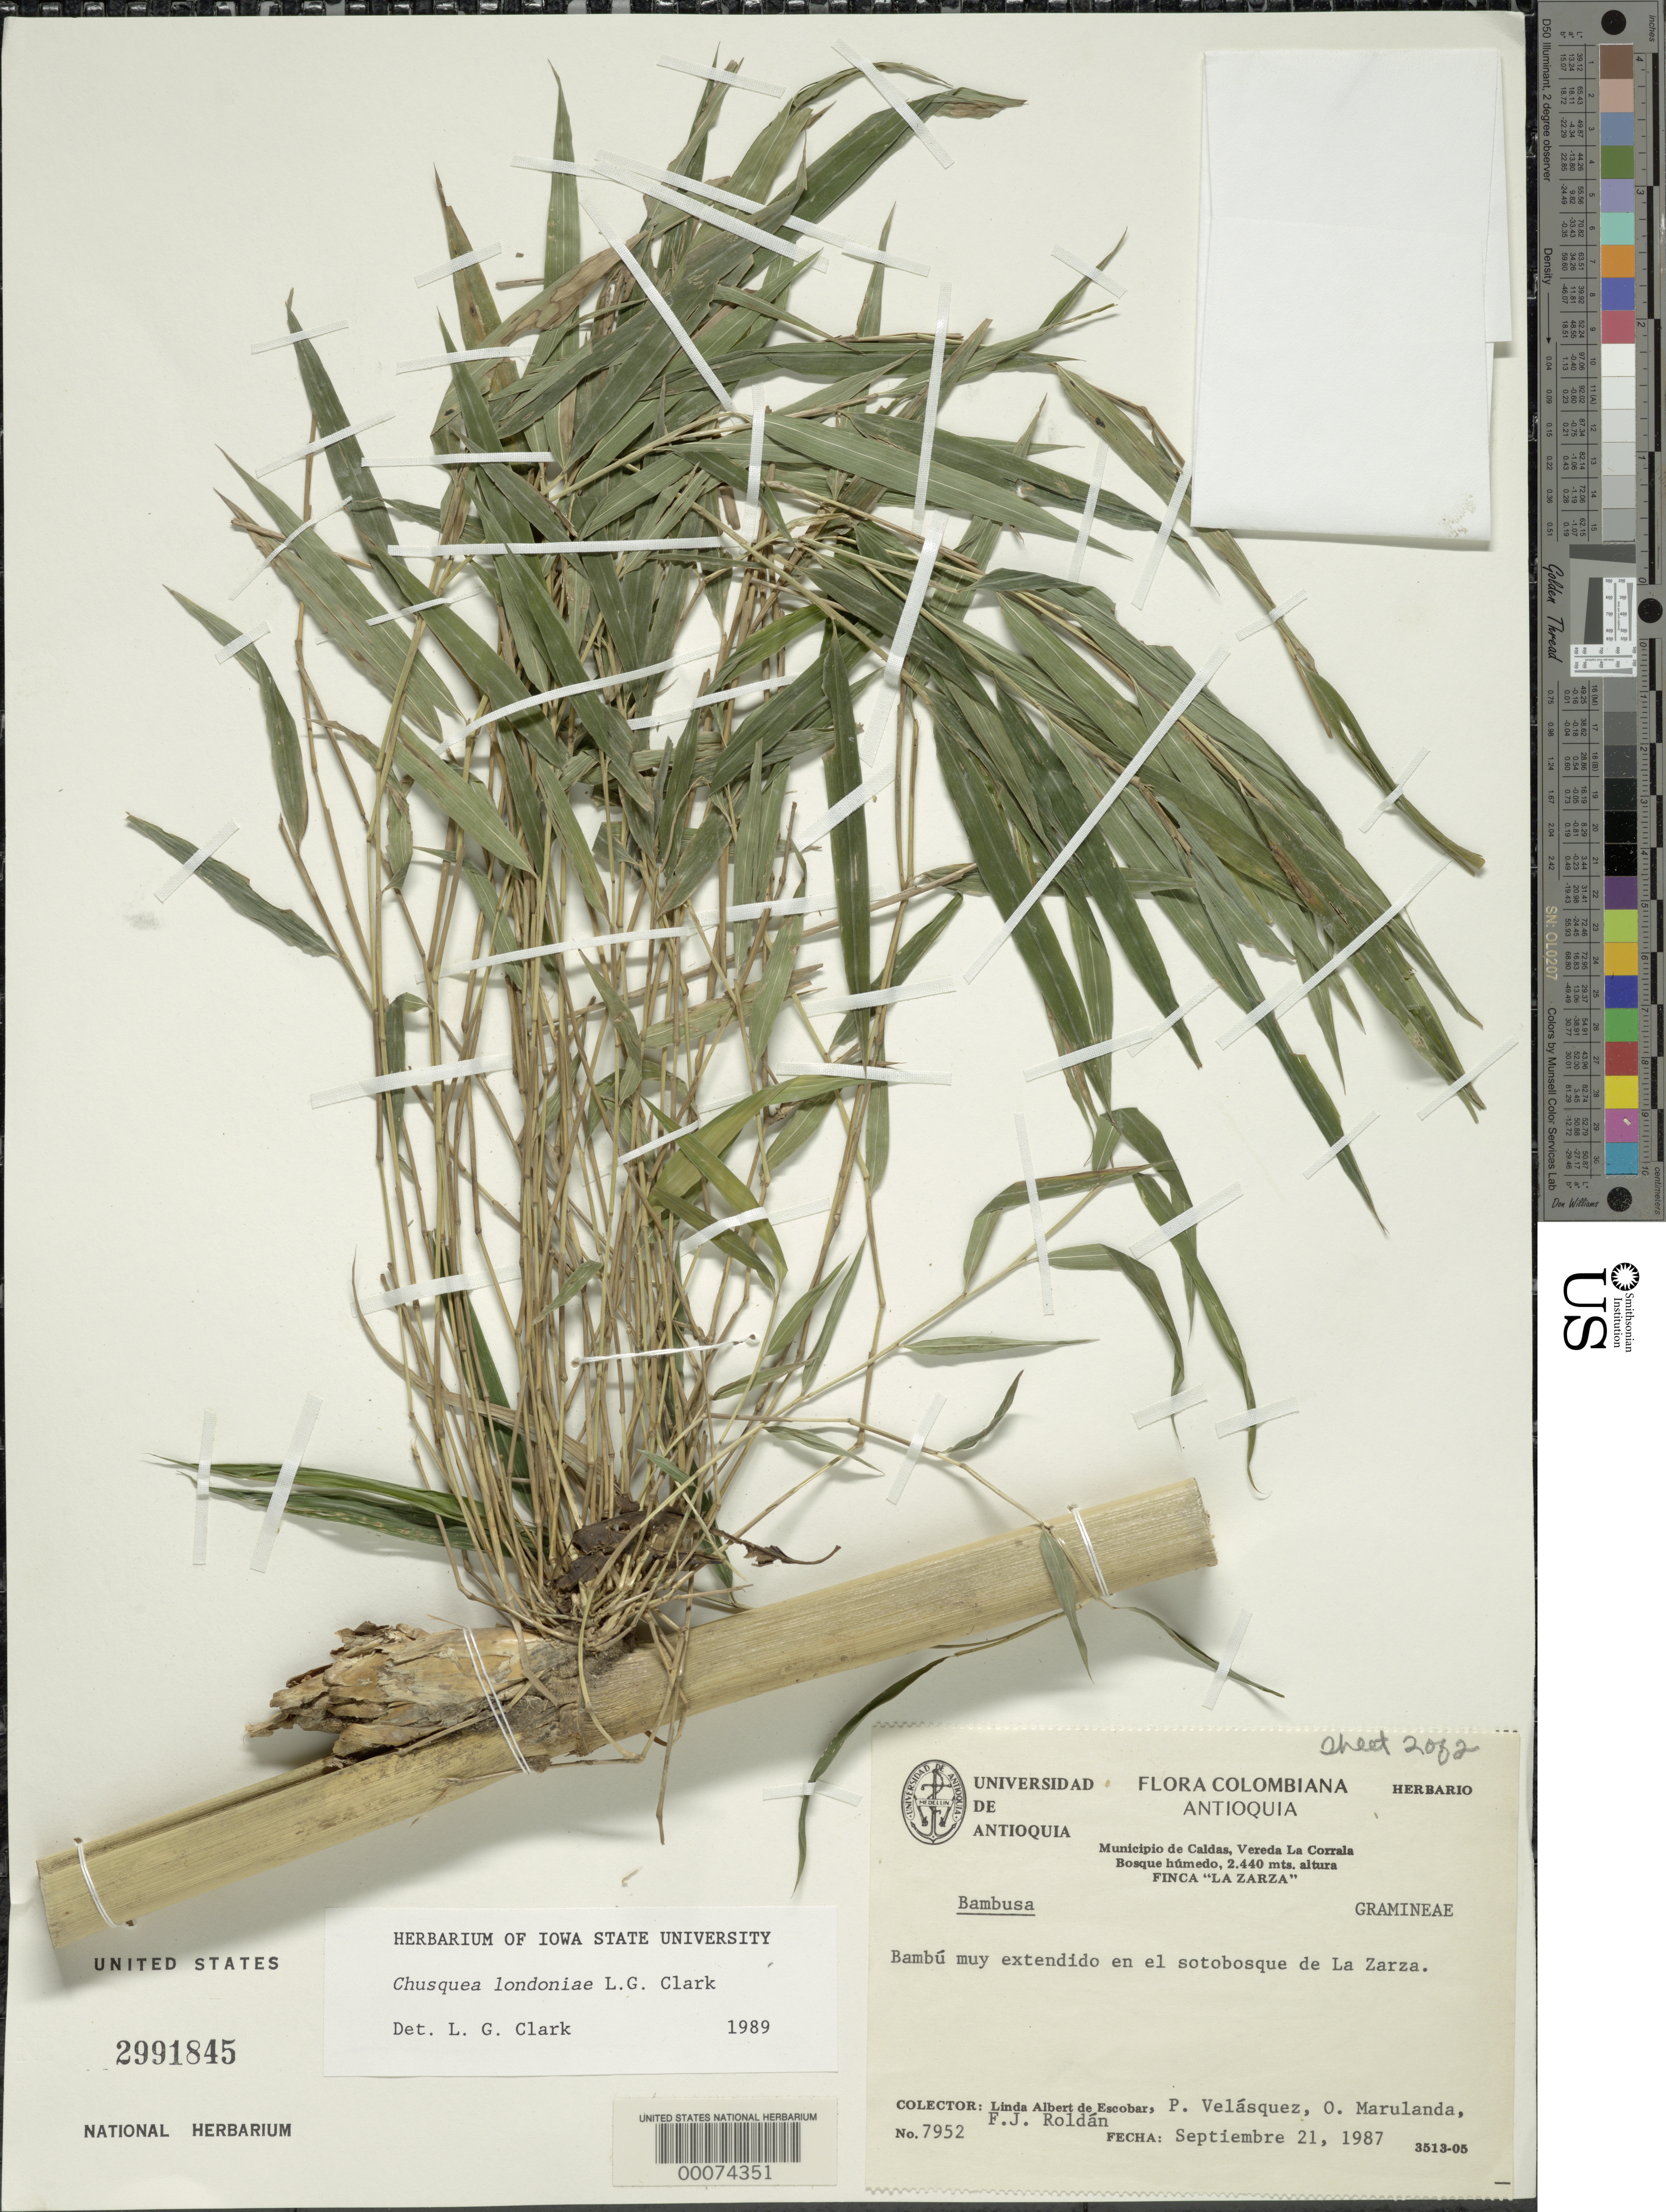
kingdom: Plantae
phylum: Tracheophyta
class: Liliopsida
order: Poales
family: Poaceae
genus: Chusquea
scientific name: Chusquea londoniae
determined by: Clark, Lynn G., (ISC), Iowa State University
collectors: L. K. de Escobar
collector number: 7952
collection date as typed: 21 Sep 1987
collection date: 1987-09-21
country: Colombia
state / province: Antioquia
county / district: Caldas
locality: Caldas Mun., Vereda la Corrala, Finca "la Zarza"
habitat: Rainforest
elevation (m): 2440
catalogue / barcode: US 2991845